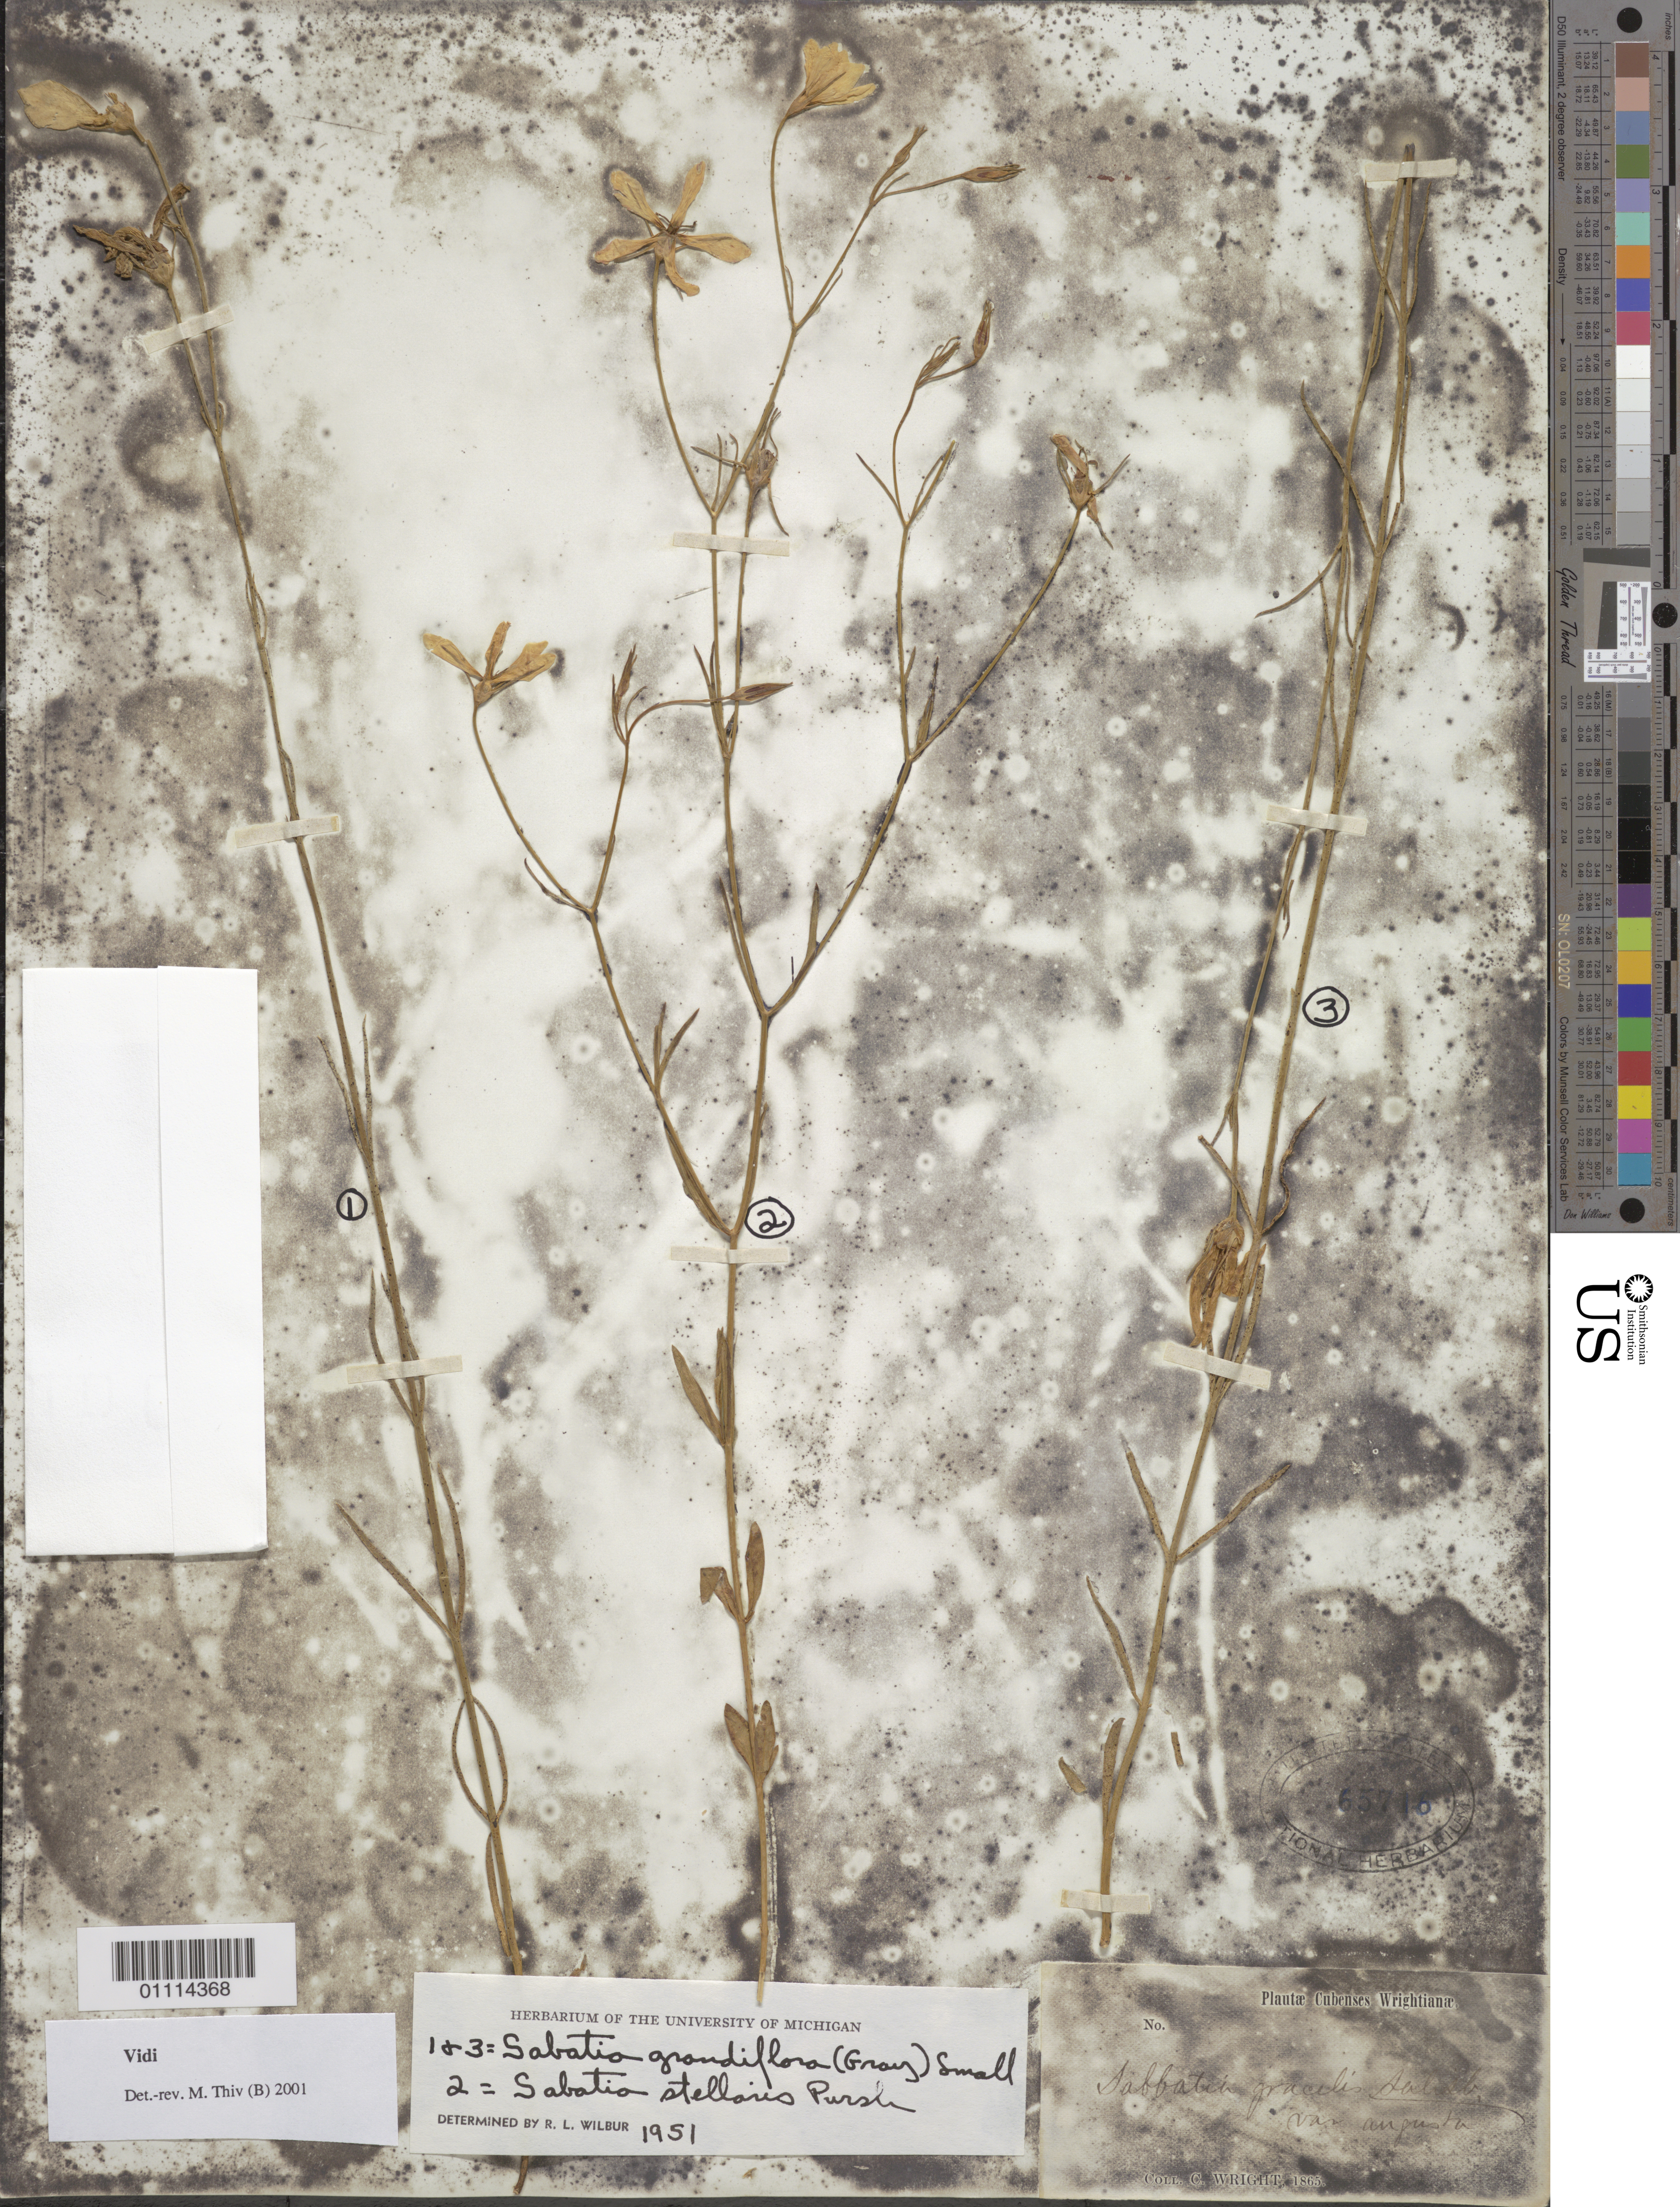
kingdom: Plantae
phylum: Tracheophyta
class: Magnoliopsida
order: Gentianales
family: Gentianaceae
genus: Sabatia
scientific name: Sabatia grandiflora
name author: Small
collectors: C. Wright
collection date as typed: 1865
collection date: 1865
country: Cuba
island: Cuba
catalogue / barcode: US 65716